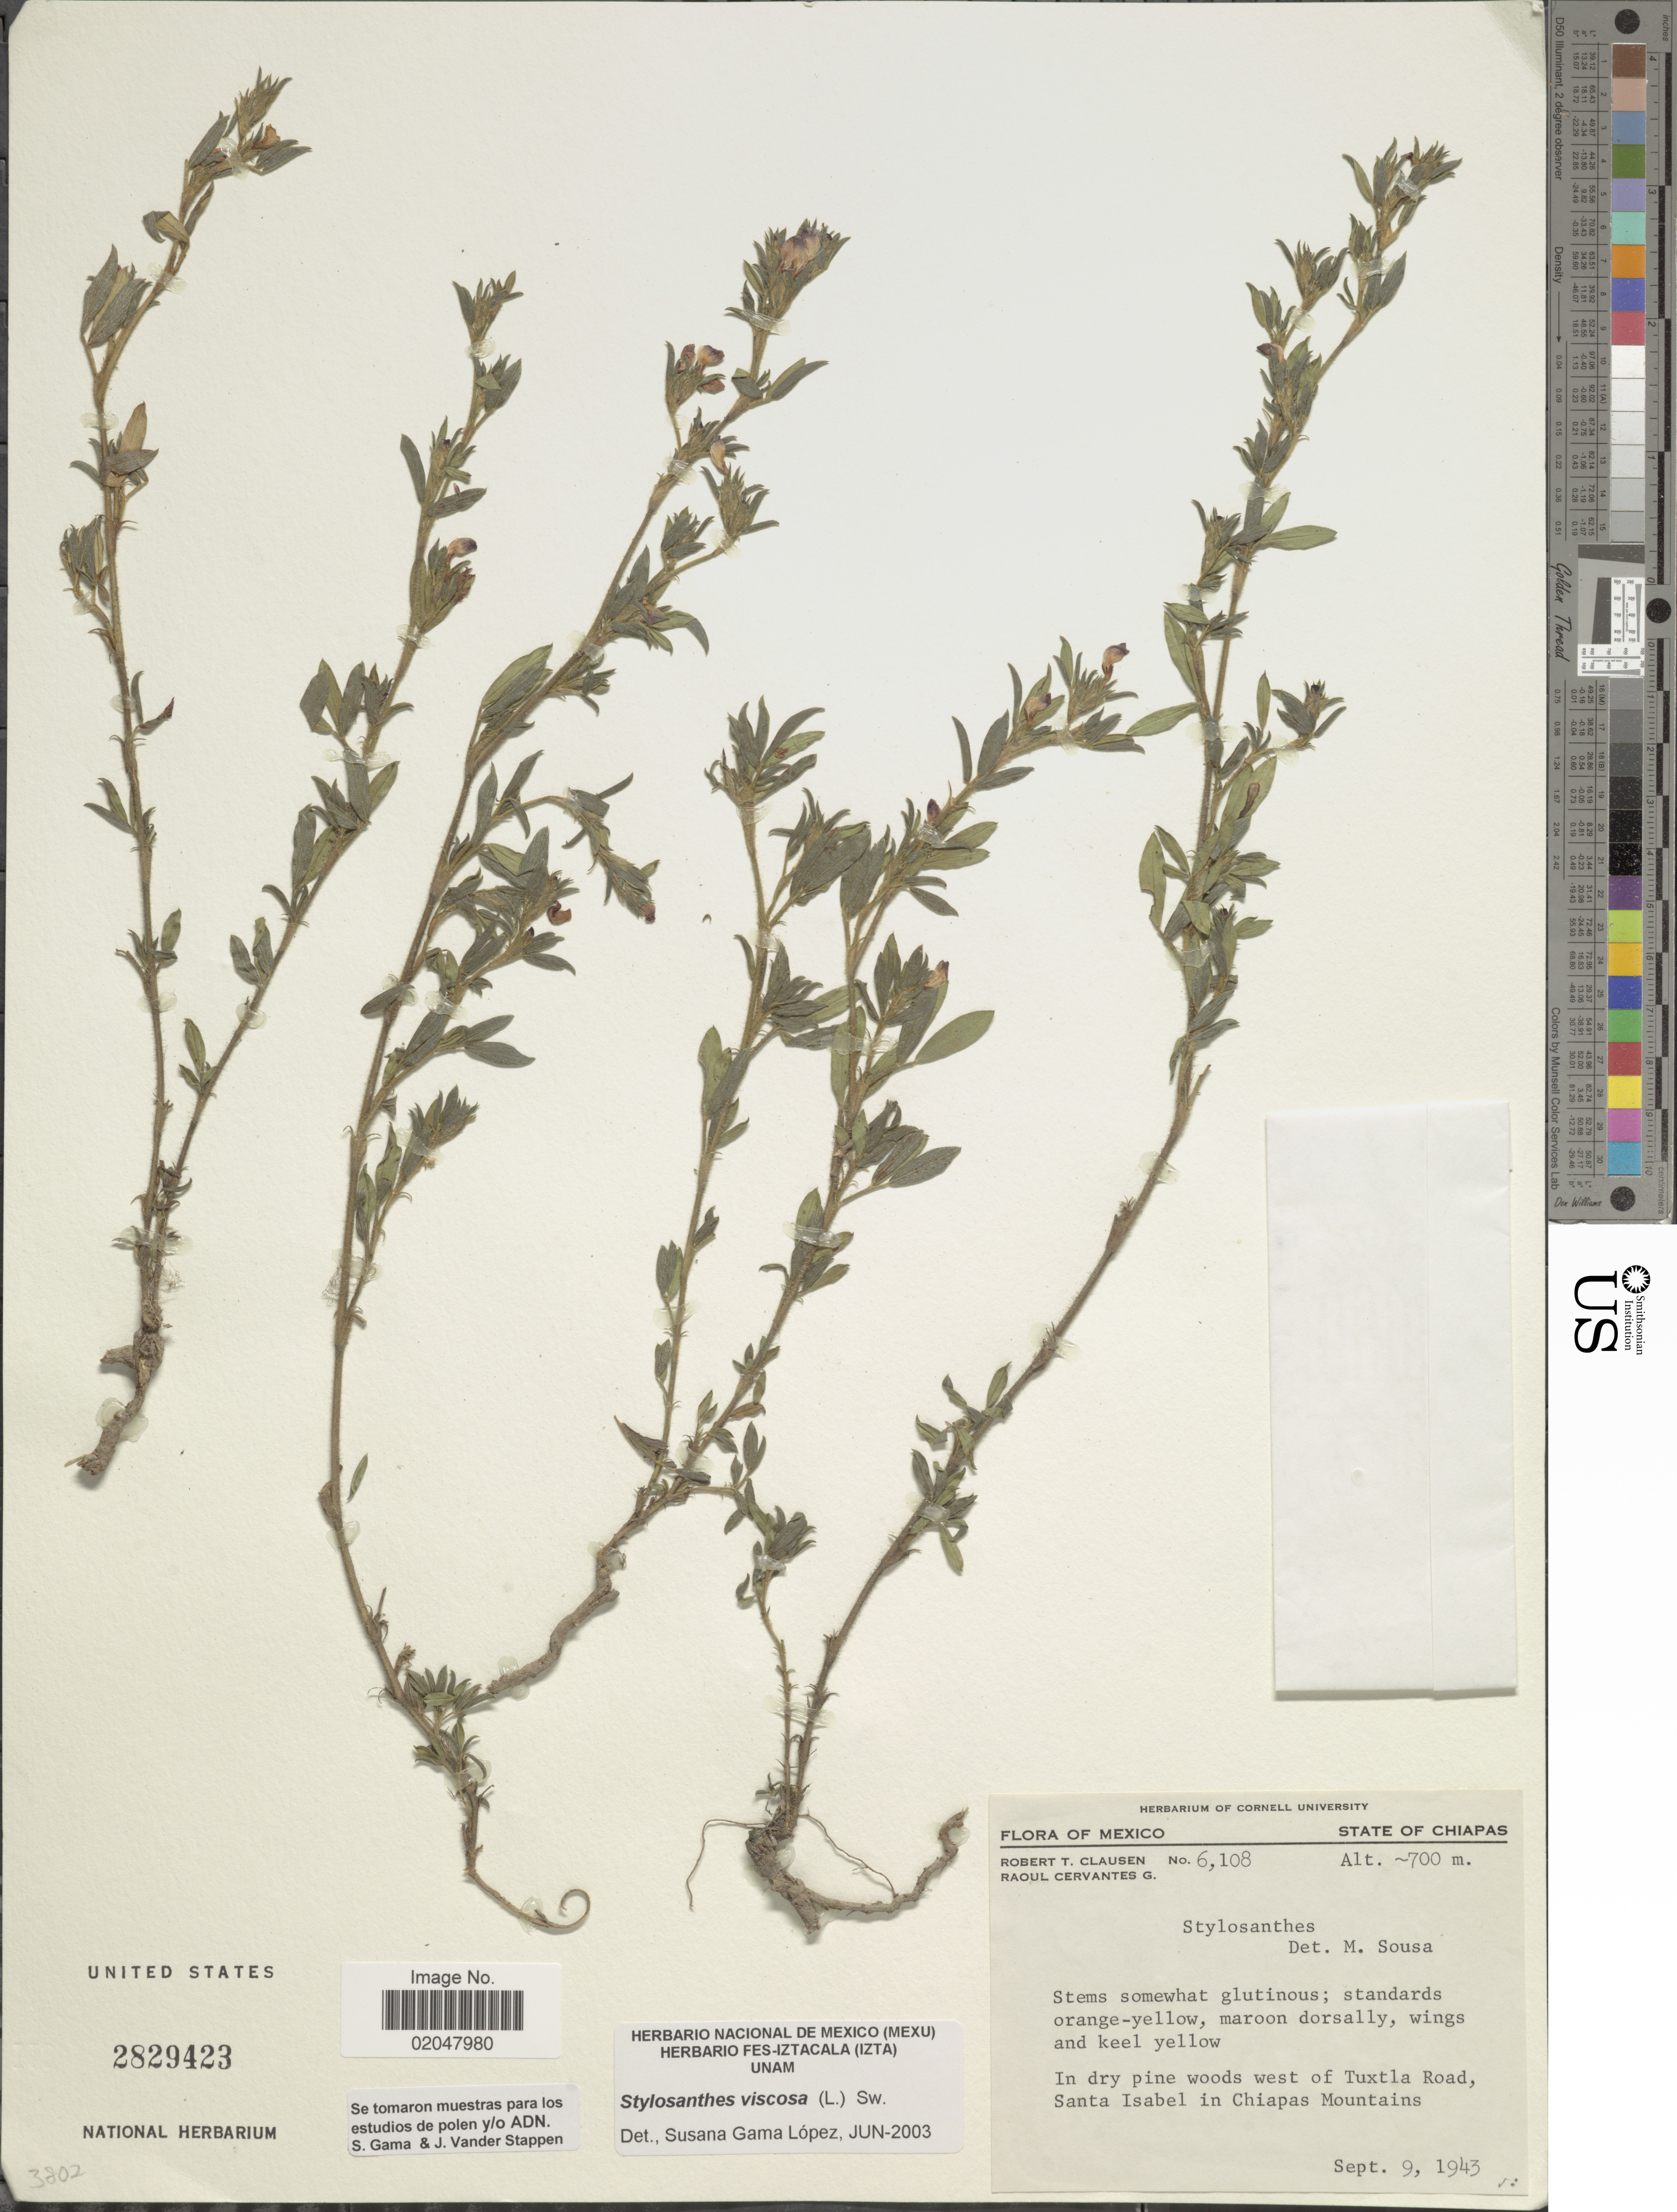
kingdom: Plantae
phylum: Tracheophyta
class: Magnoliopsida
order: Fabales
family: Fabaceae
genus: Stylosanthes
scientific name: Stylosanthes viscosa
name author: Sw.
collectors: R. T. Clausen & R. Cervantes G.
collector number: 6108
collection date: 1943-09-09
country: Mexico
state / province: Chiapas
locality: Woods west of Tuxtla Road, Santa Isabel in Chiapas Mountains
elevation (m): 700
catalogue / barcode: US 2829423